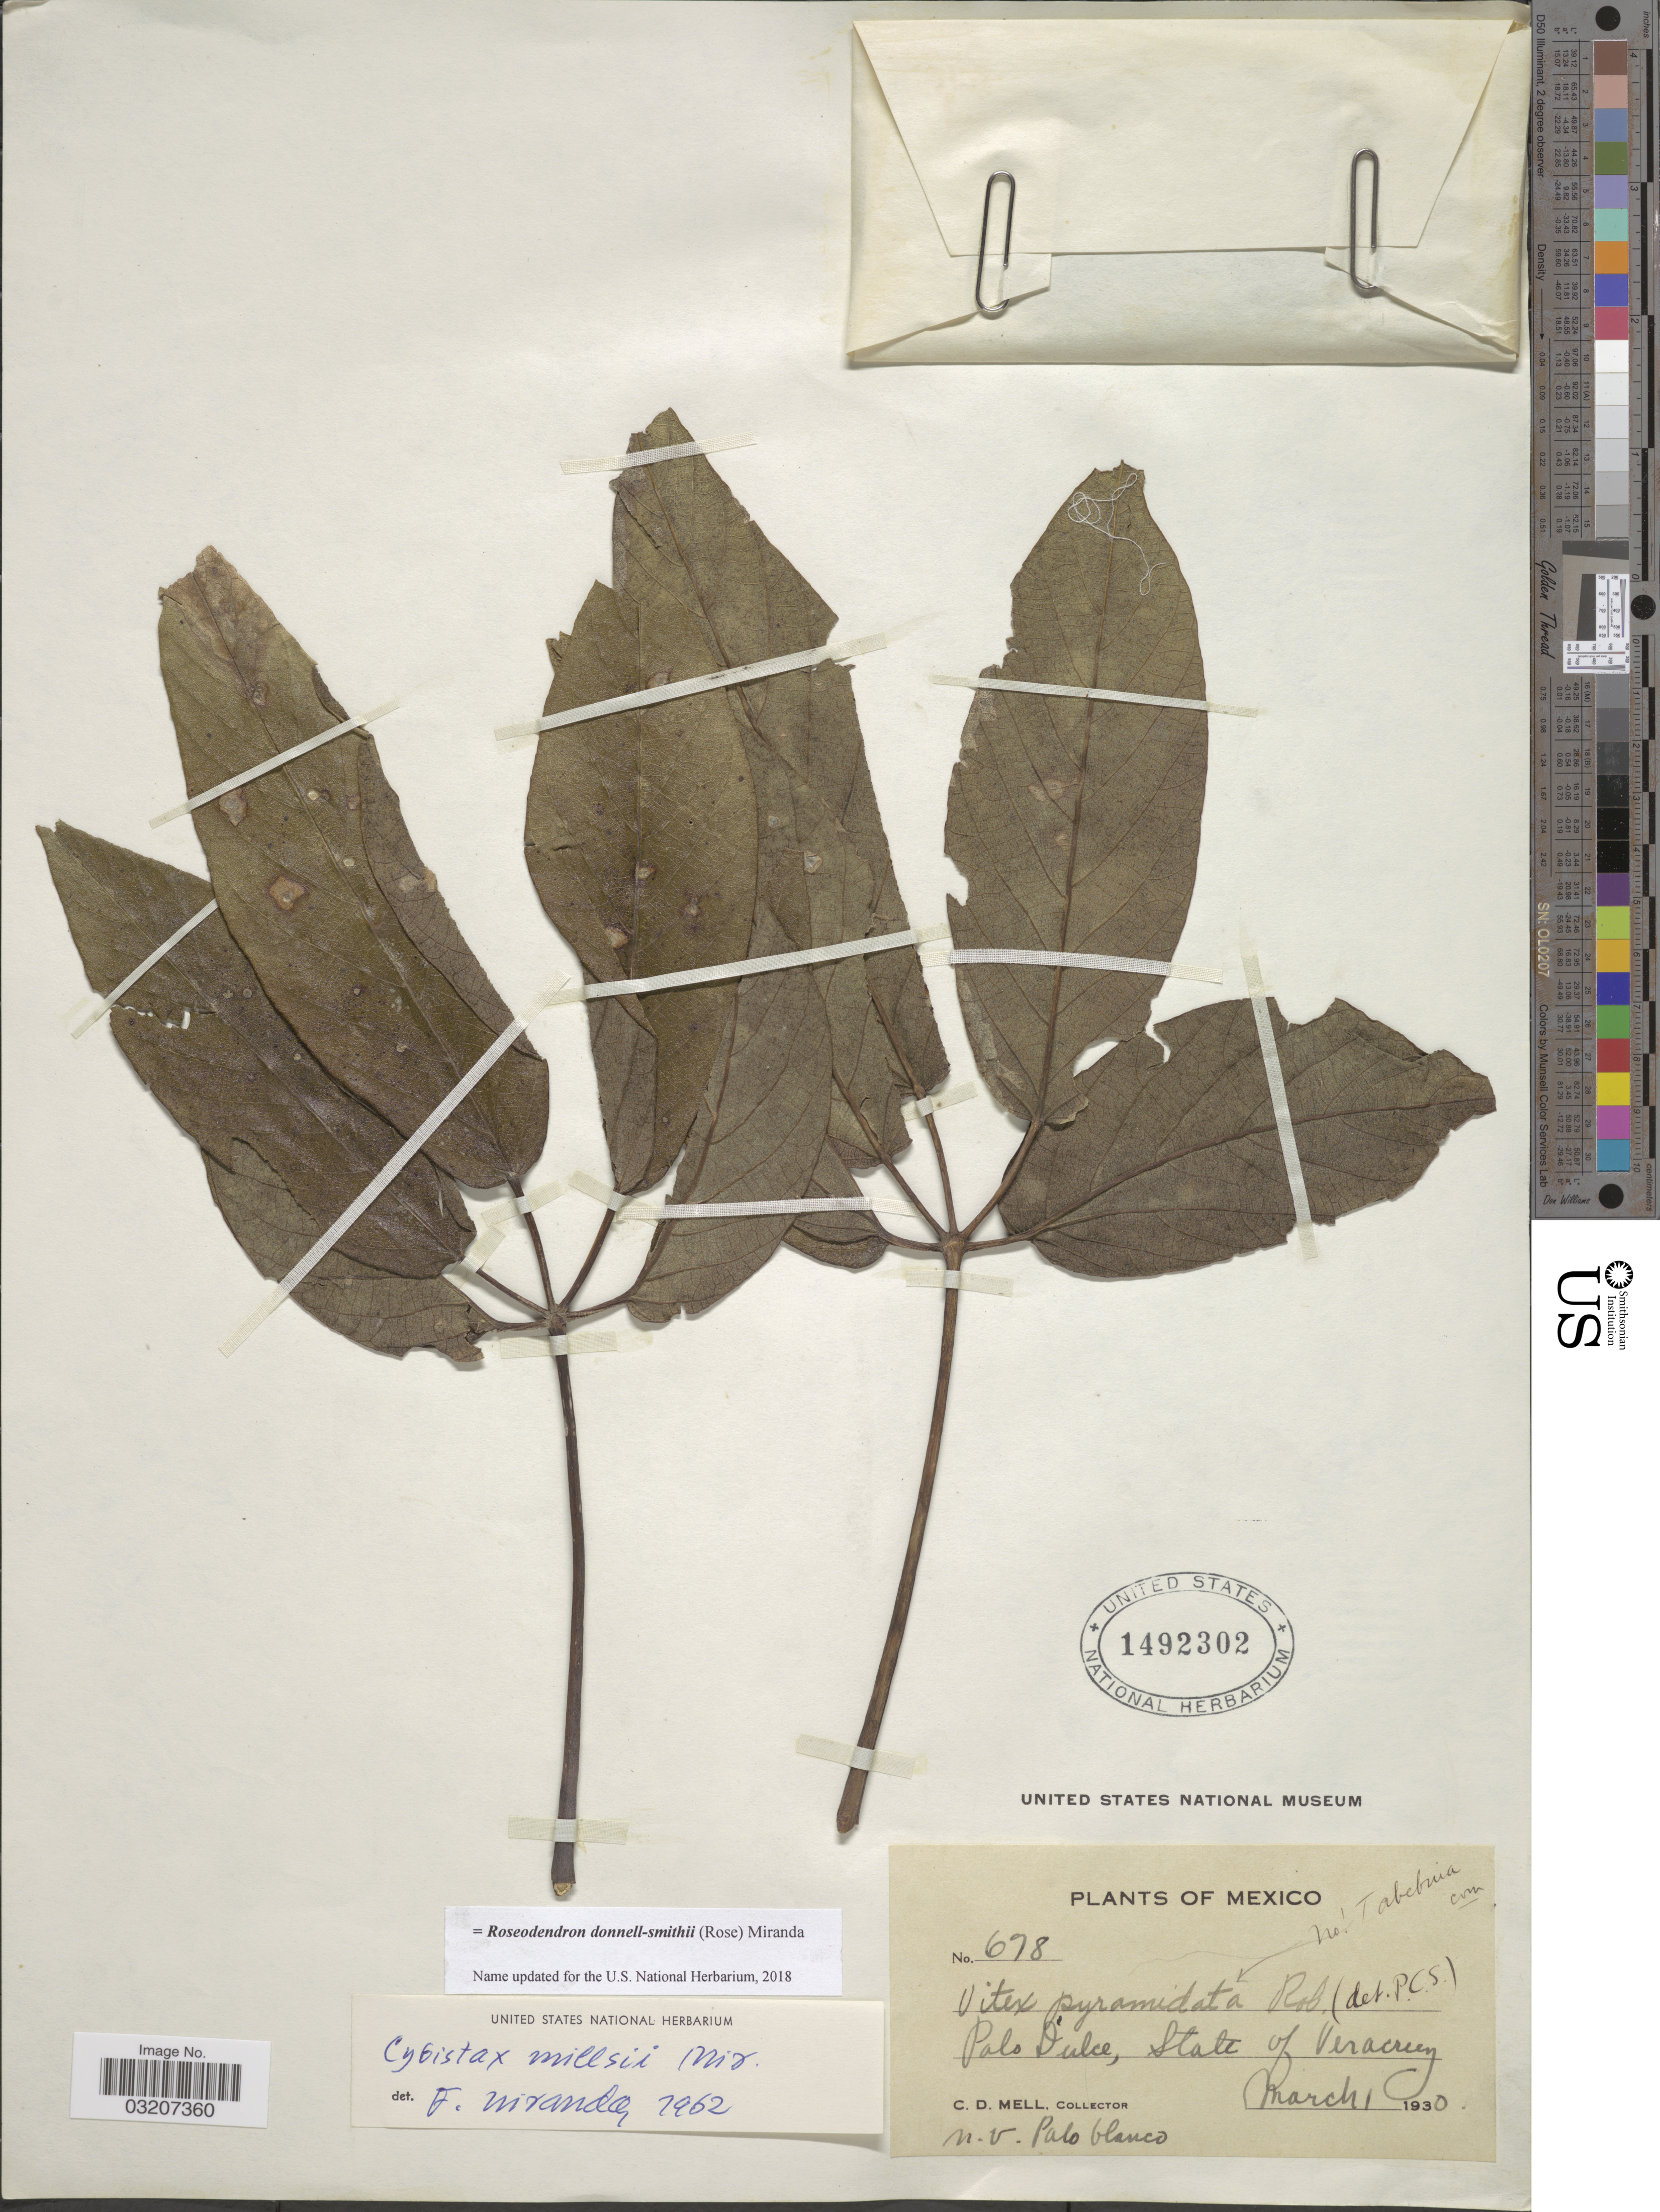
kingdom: Plantae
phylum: Tracheophyta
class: Magnoliopsida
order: Lamiales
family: Bignoniaceae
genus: Roseodendron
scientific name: Roseodendron donnell-smithii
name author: (Rose) Miranda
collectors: C. D. Mell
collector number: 678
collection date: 1930-03-01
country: Mexico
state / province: Veracruz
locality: Palo Dulce, State of Veracruz.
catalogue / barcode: US 1492302